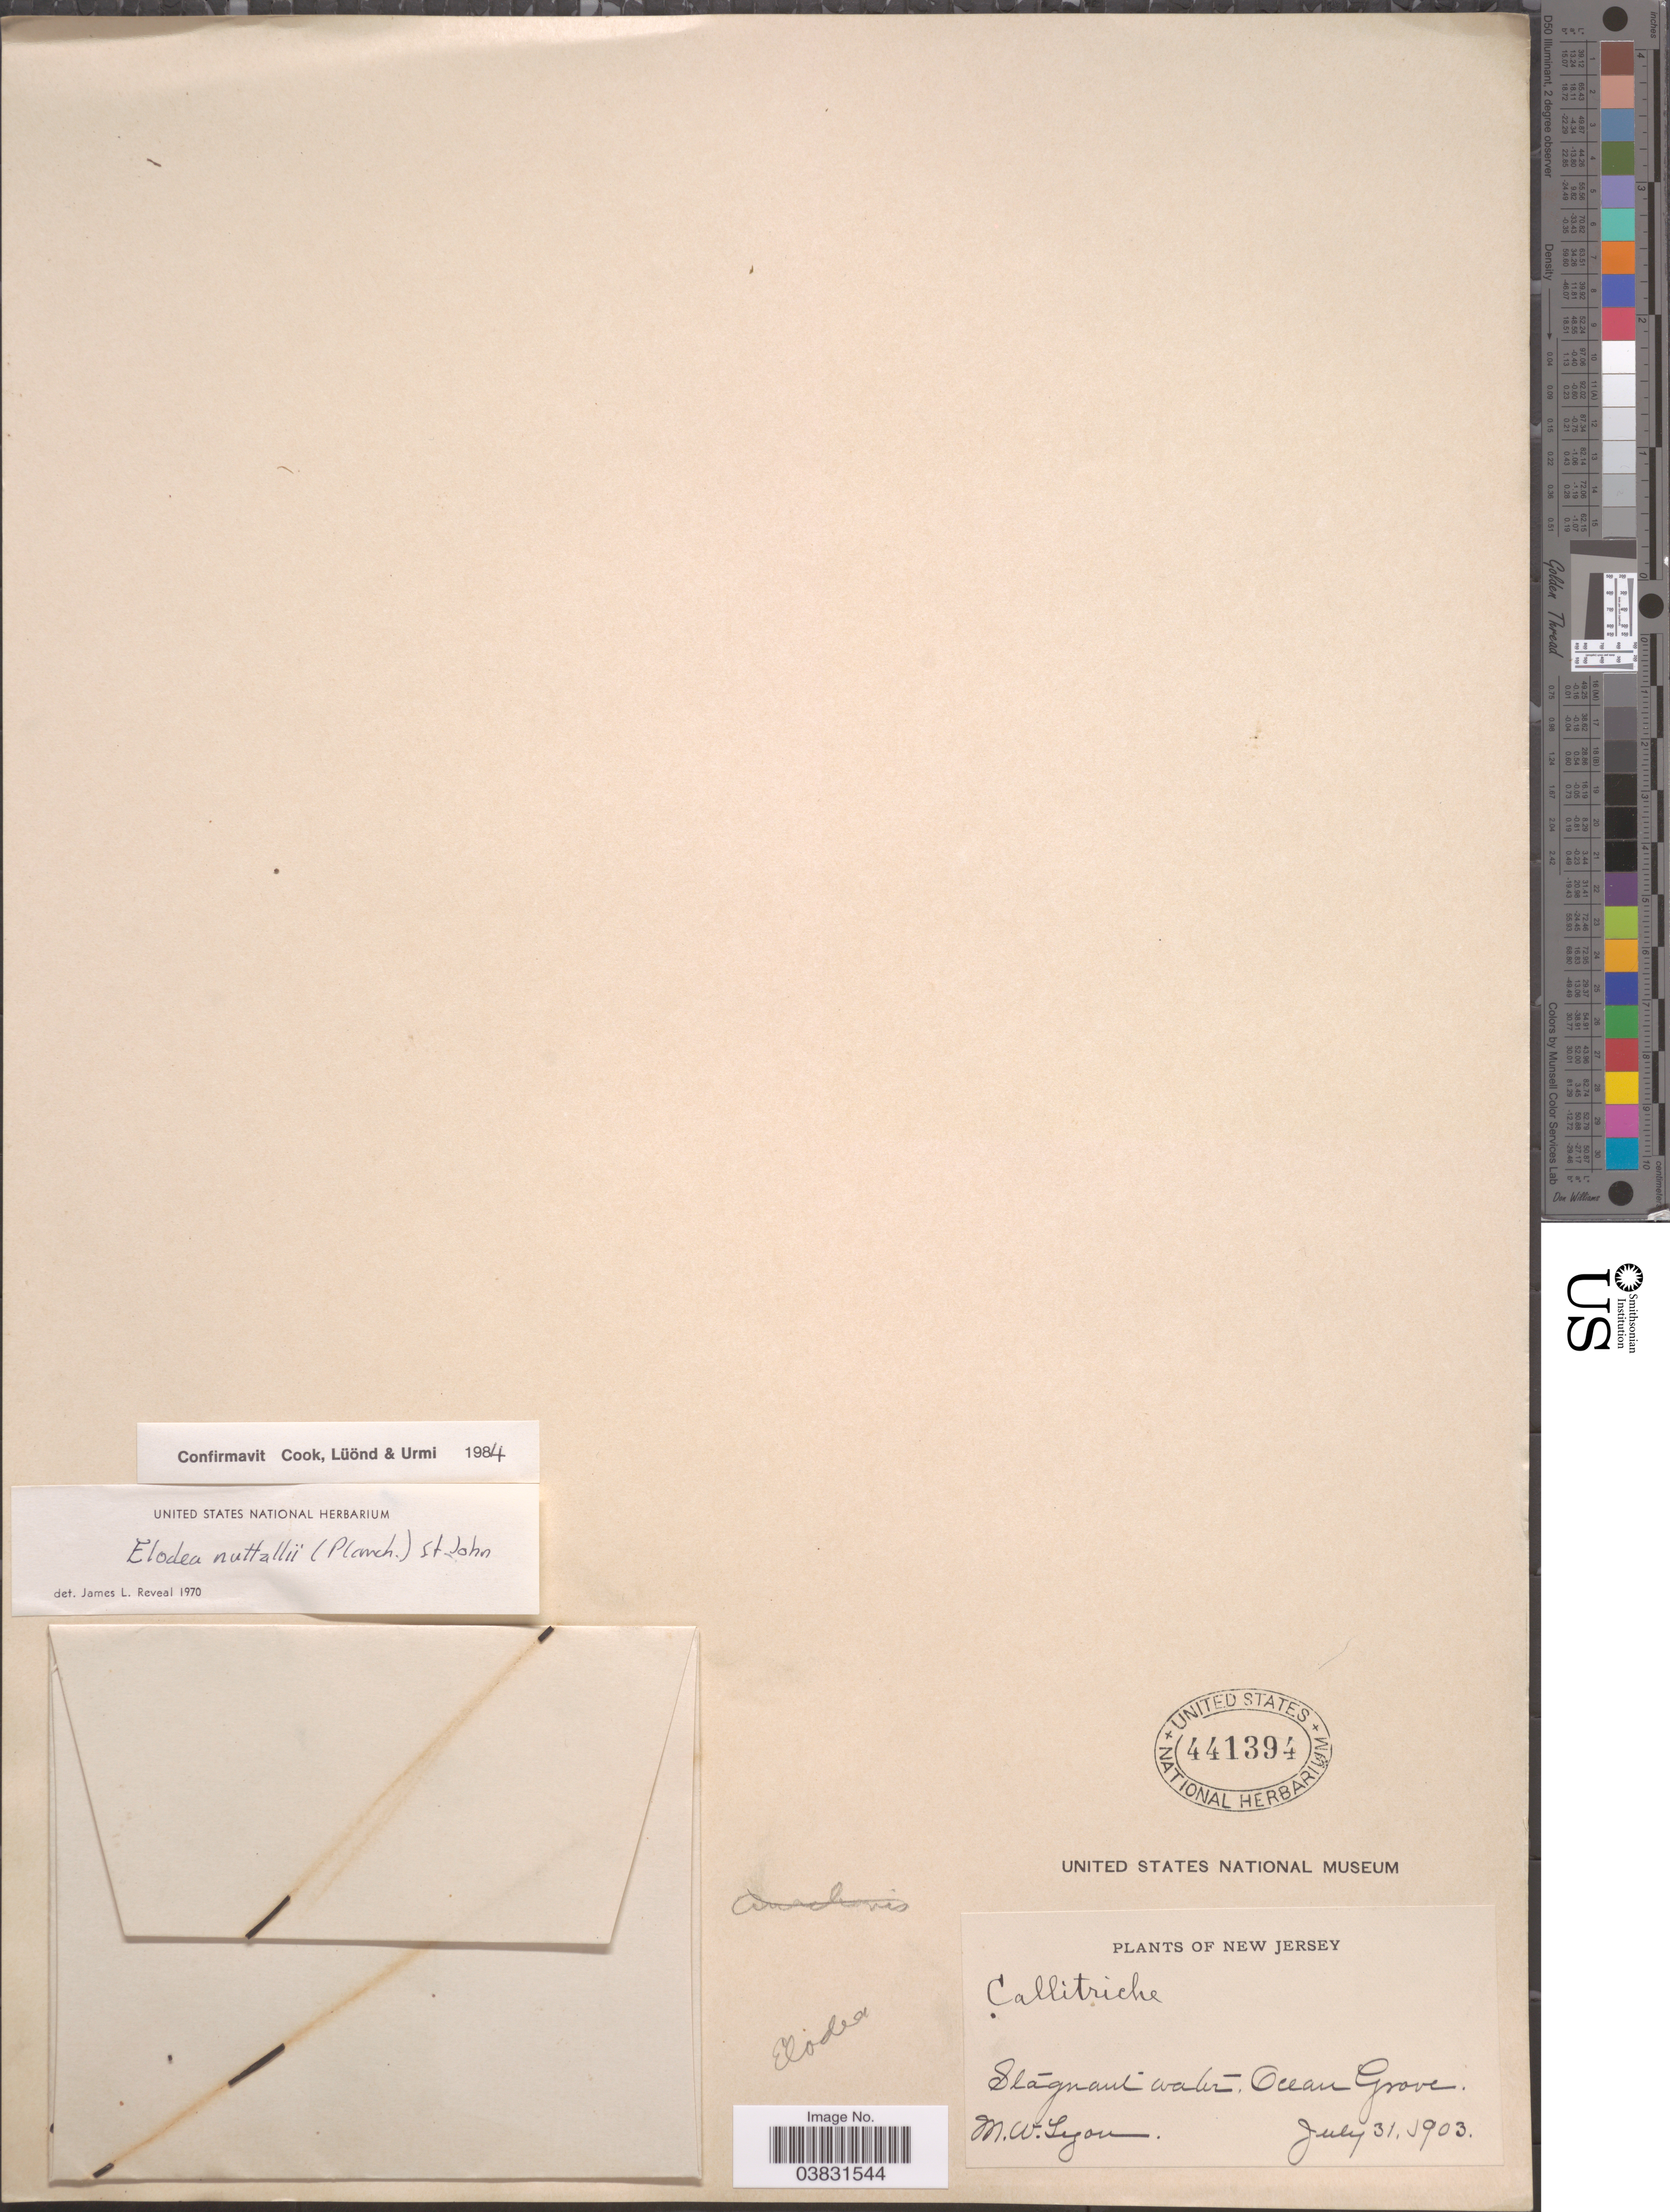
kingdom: Plantae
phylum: Tracheophyta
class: Liliopsida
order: Alismatales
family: Hydrocharitaceae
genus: Elodea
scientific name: Elodea nuttallii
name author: (Planch.) H. St. John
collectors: M. W. Lyon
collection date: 1903-07-31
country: United States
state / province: New Jersey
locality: Ocean Grove.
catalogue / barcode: US 441394